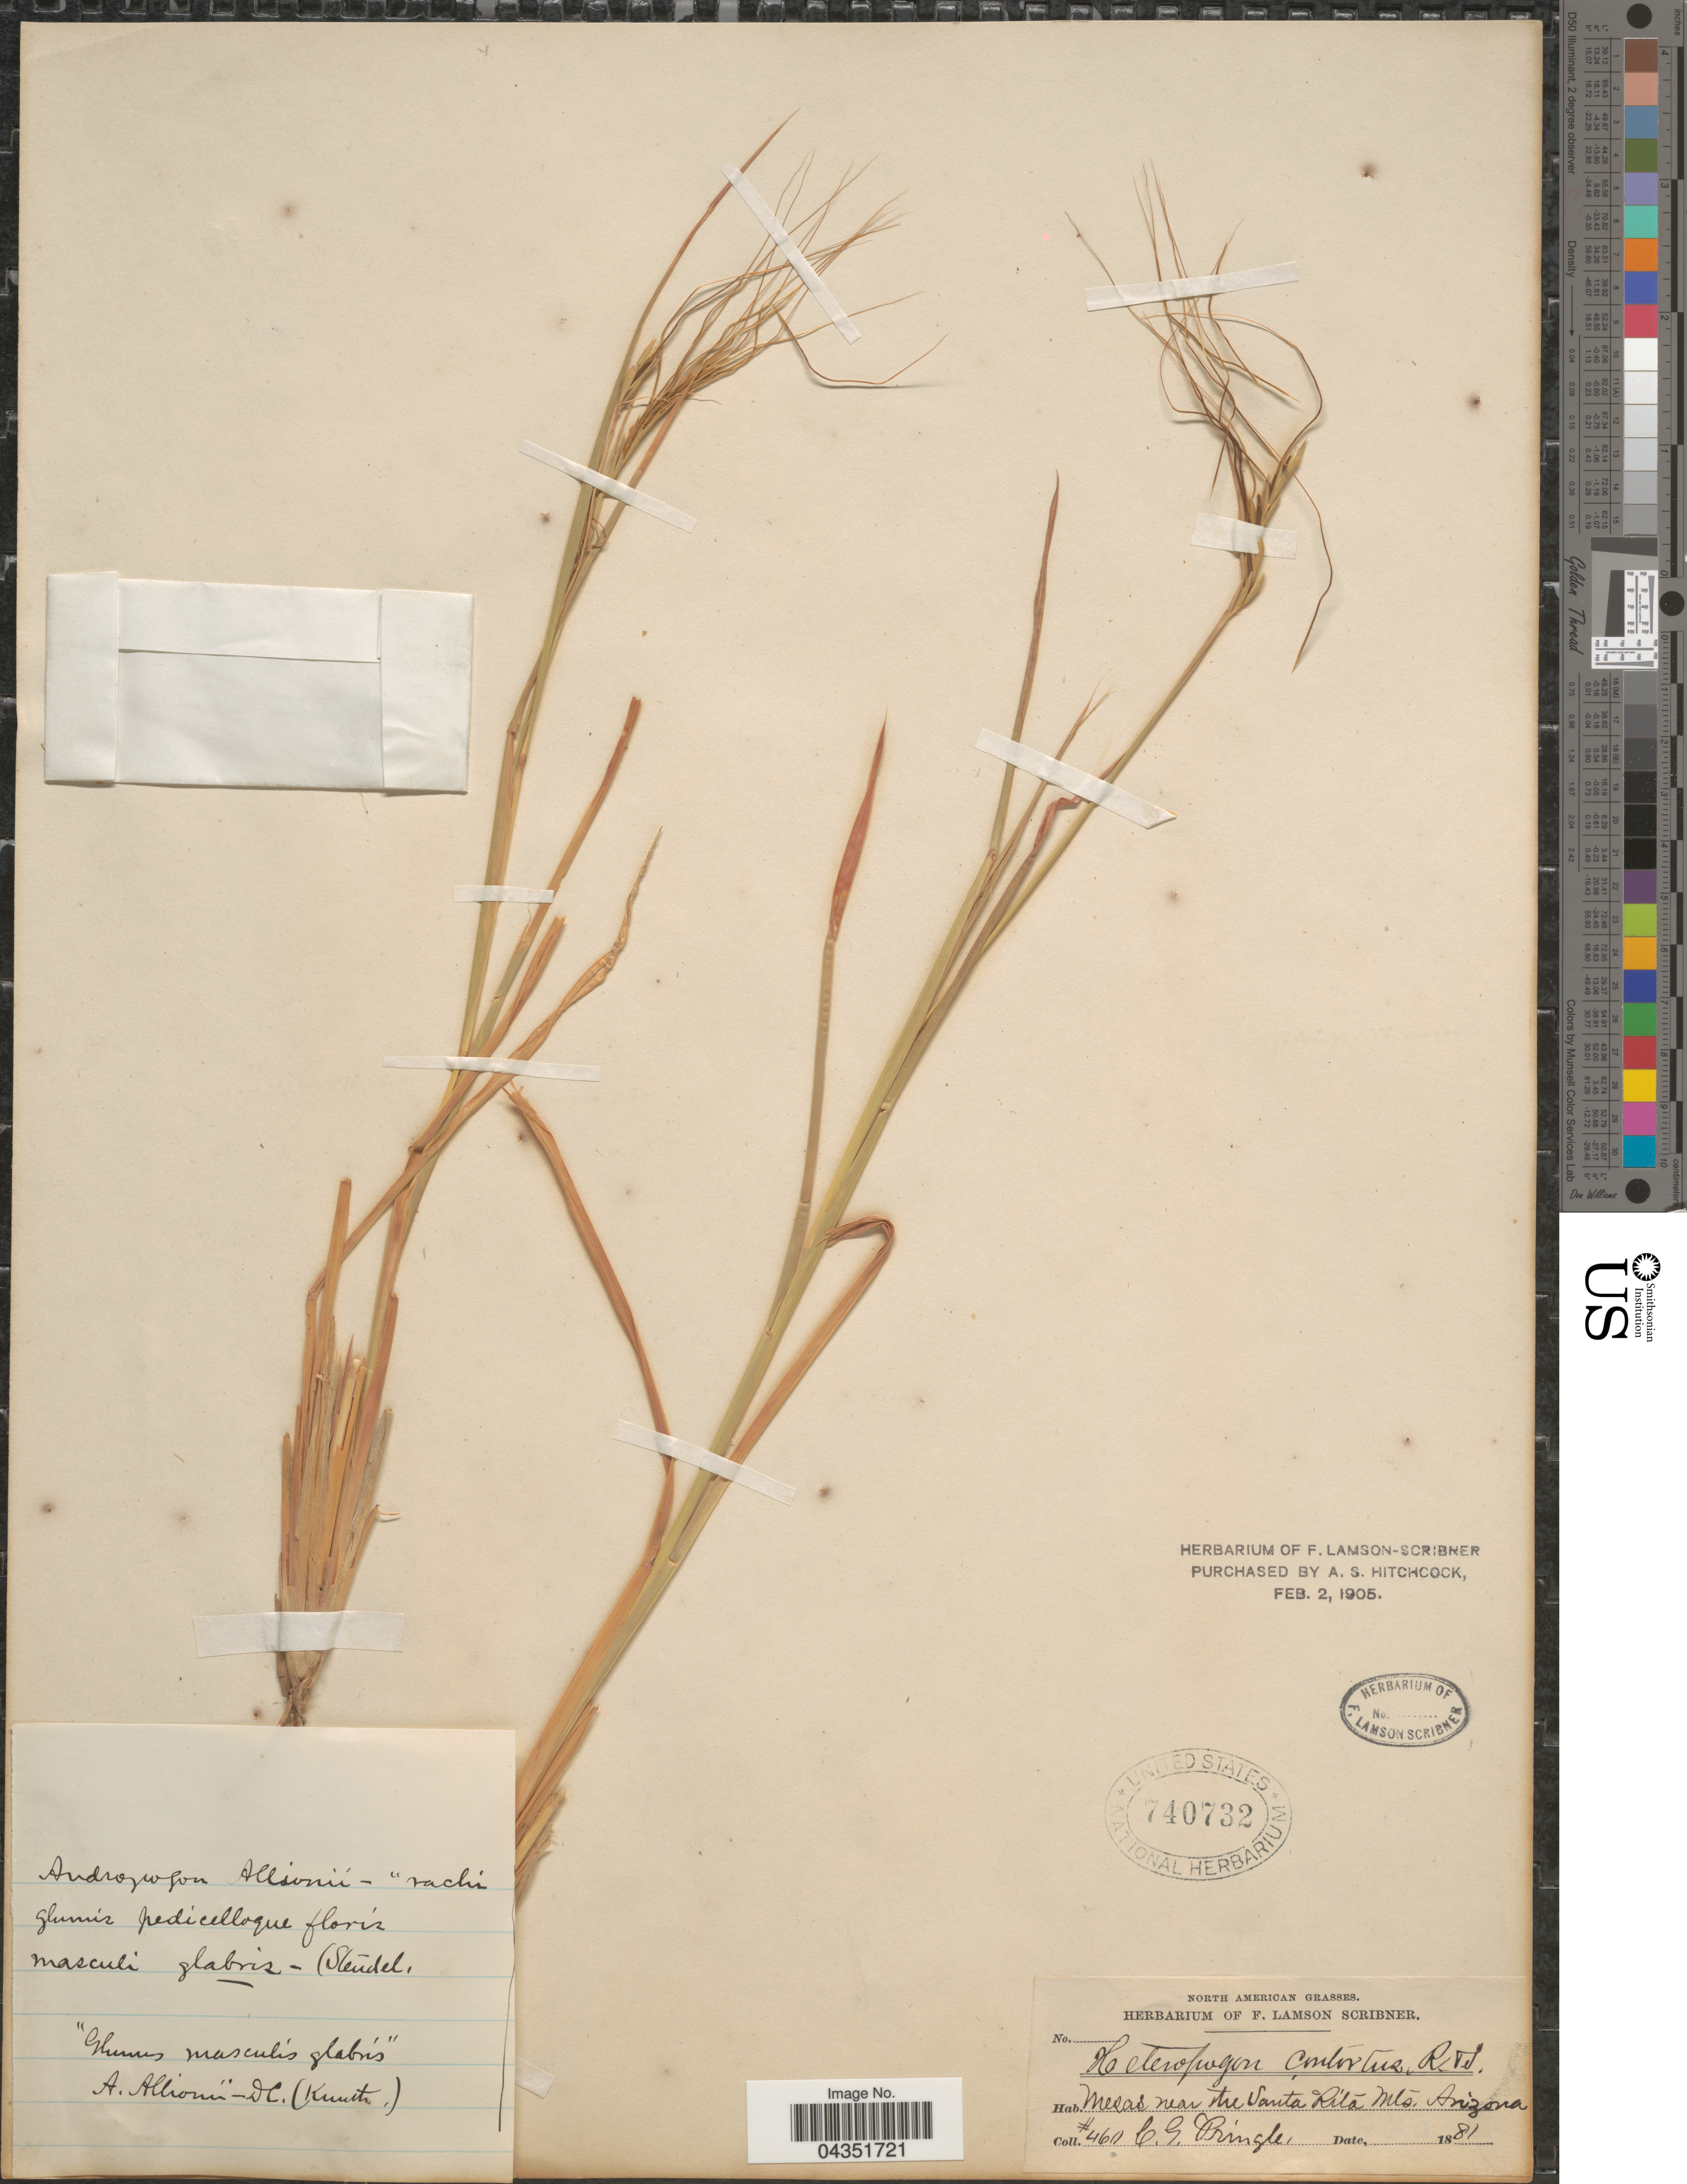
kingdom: Plantae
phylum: Tracheophyta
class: Liliopsida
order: Poales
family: Poaceae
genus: Heteropogon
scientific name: Heteropogon contortus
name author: (L.) P. Beauv. ex Roem. & Schult.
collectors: C. G. Pringle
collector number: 460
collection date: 1881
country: United States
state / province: Arizona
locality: Mesas near the Santa Rita Mts.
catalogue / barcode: US 740732